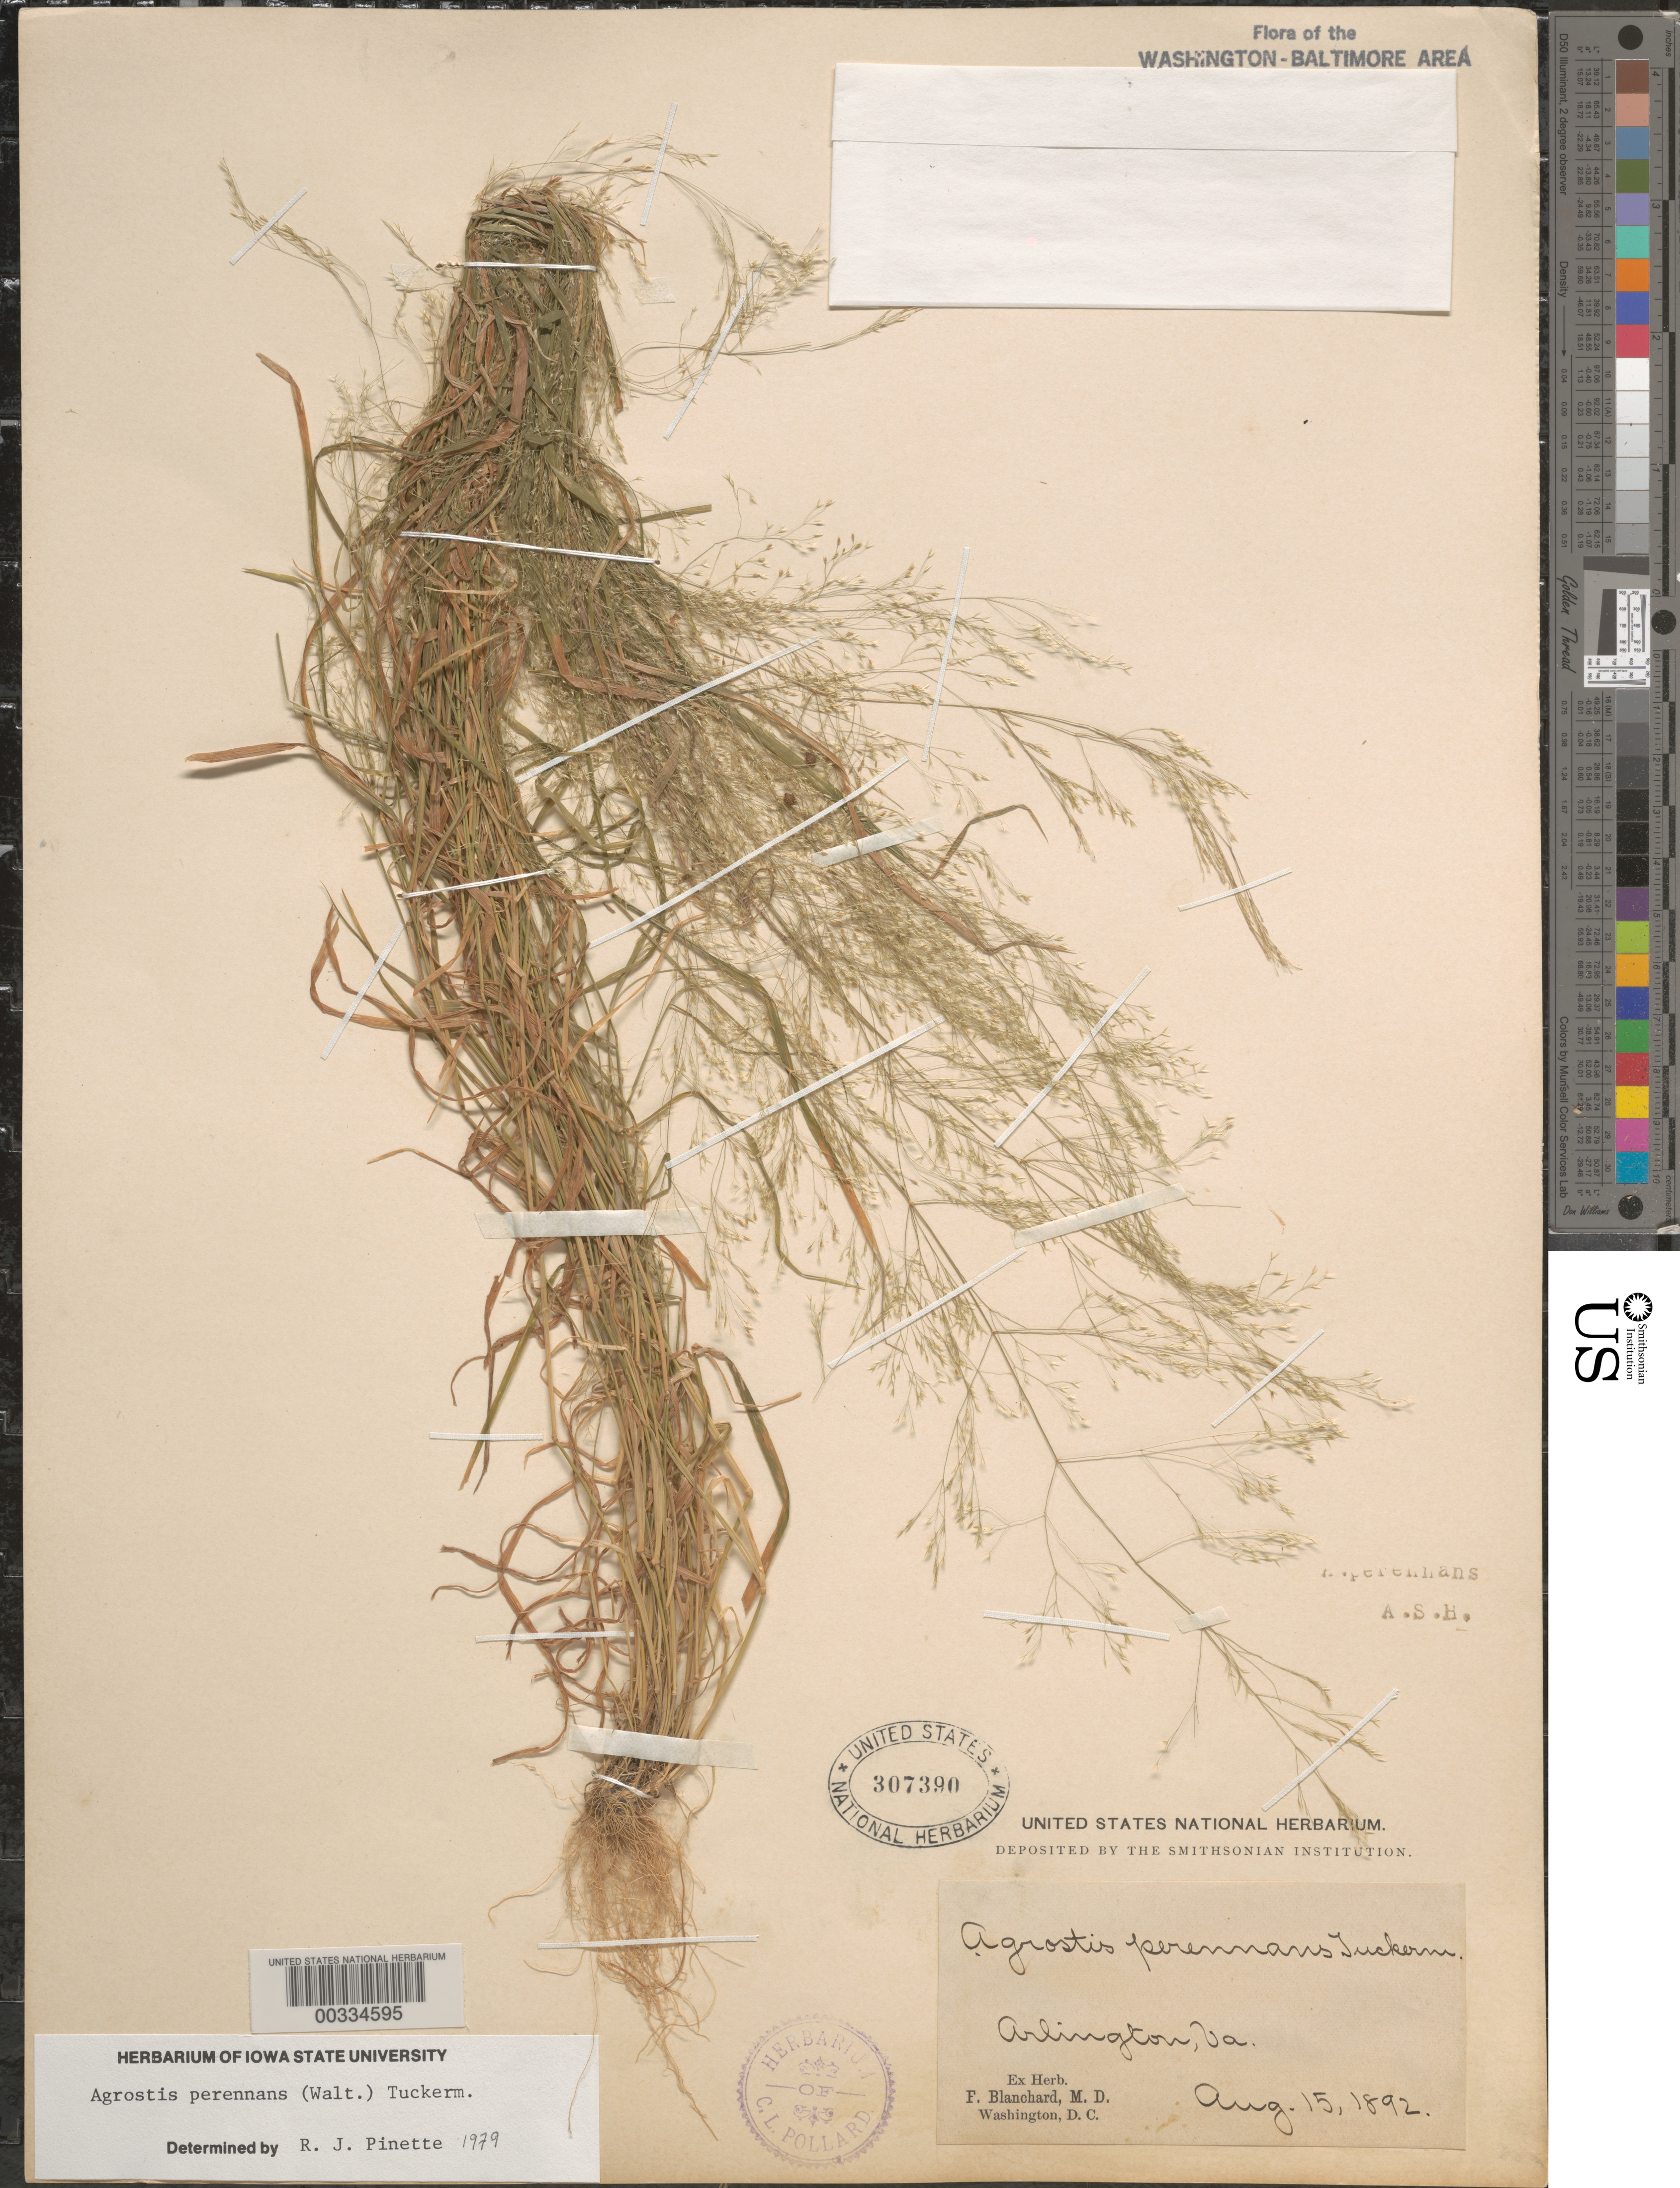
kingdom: Plantae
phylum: Tracheophyta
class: Liliopsida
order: Poales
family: Poaceae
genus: Agrostis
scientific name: Agrostis perennans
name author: (Walter) Tuck.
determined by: Pinette, R. J.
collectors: F. Blanchard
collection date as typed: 15 Aug 1892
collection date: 1892-08-15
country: United States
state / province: Virginia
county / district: Arlington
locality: Arlington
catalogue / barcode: US 307390